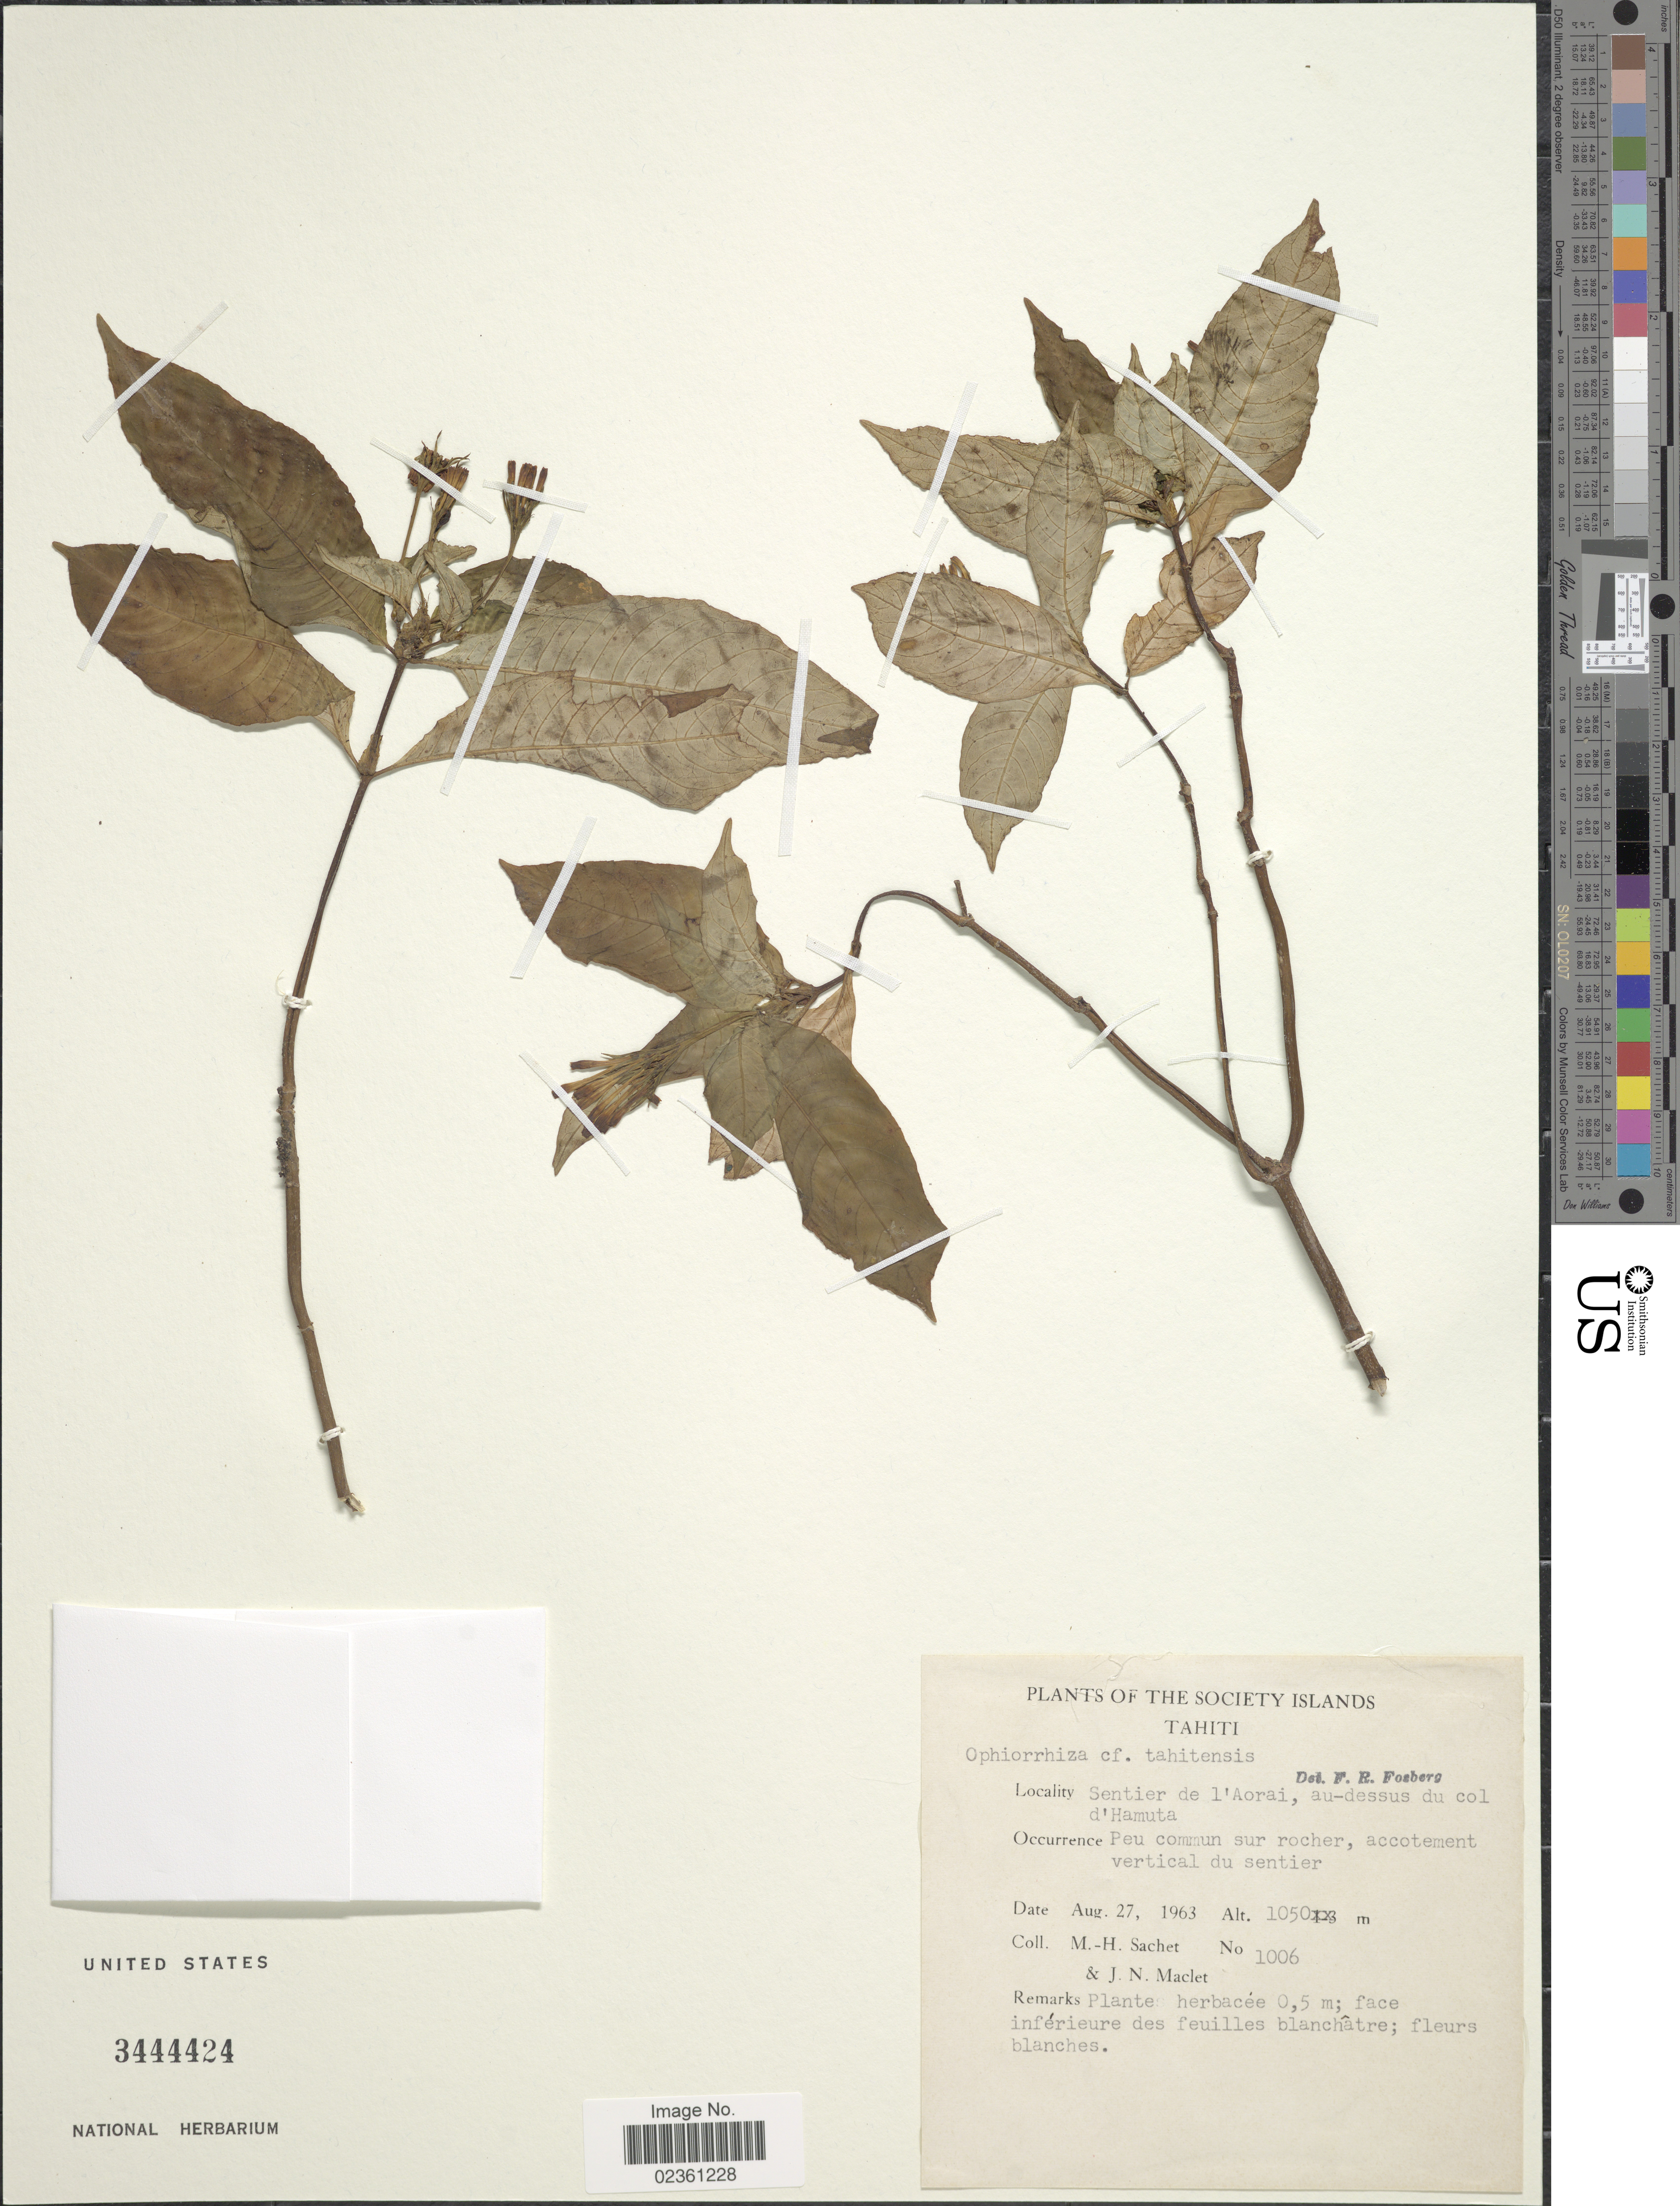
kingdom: Plantae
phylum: Tracheophyta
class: Magnoliopsida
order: Gentianales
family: Rubiaceae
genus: Ophiorrhiza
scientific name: Ophiorrhiza tahitensis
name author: Seem.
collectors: M.-H. Sachet & J. Maclet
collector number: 1006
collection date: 1963-08-27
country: French Polynesia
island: Tahiti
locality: The Society Islands, Tahiti, Sentier de l'Aorai, au-dessus du col d'Hamuta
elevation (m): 1050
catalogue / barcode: US 3444424